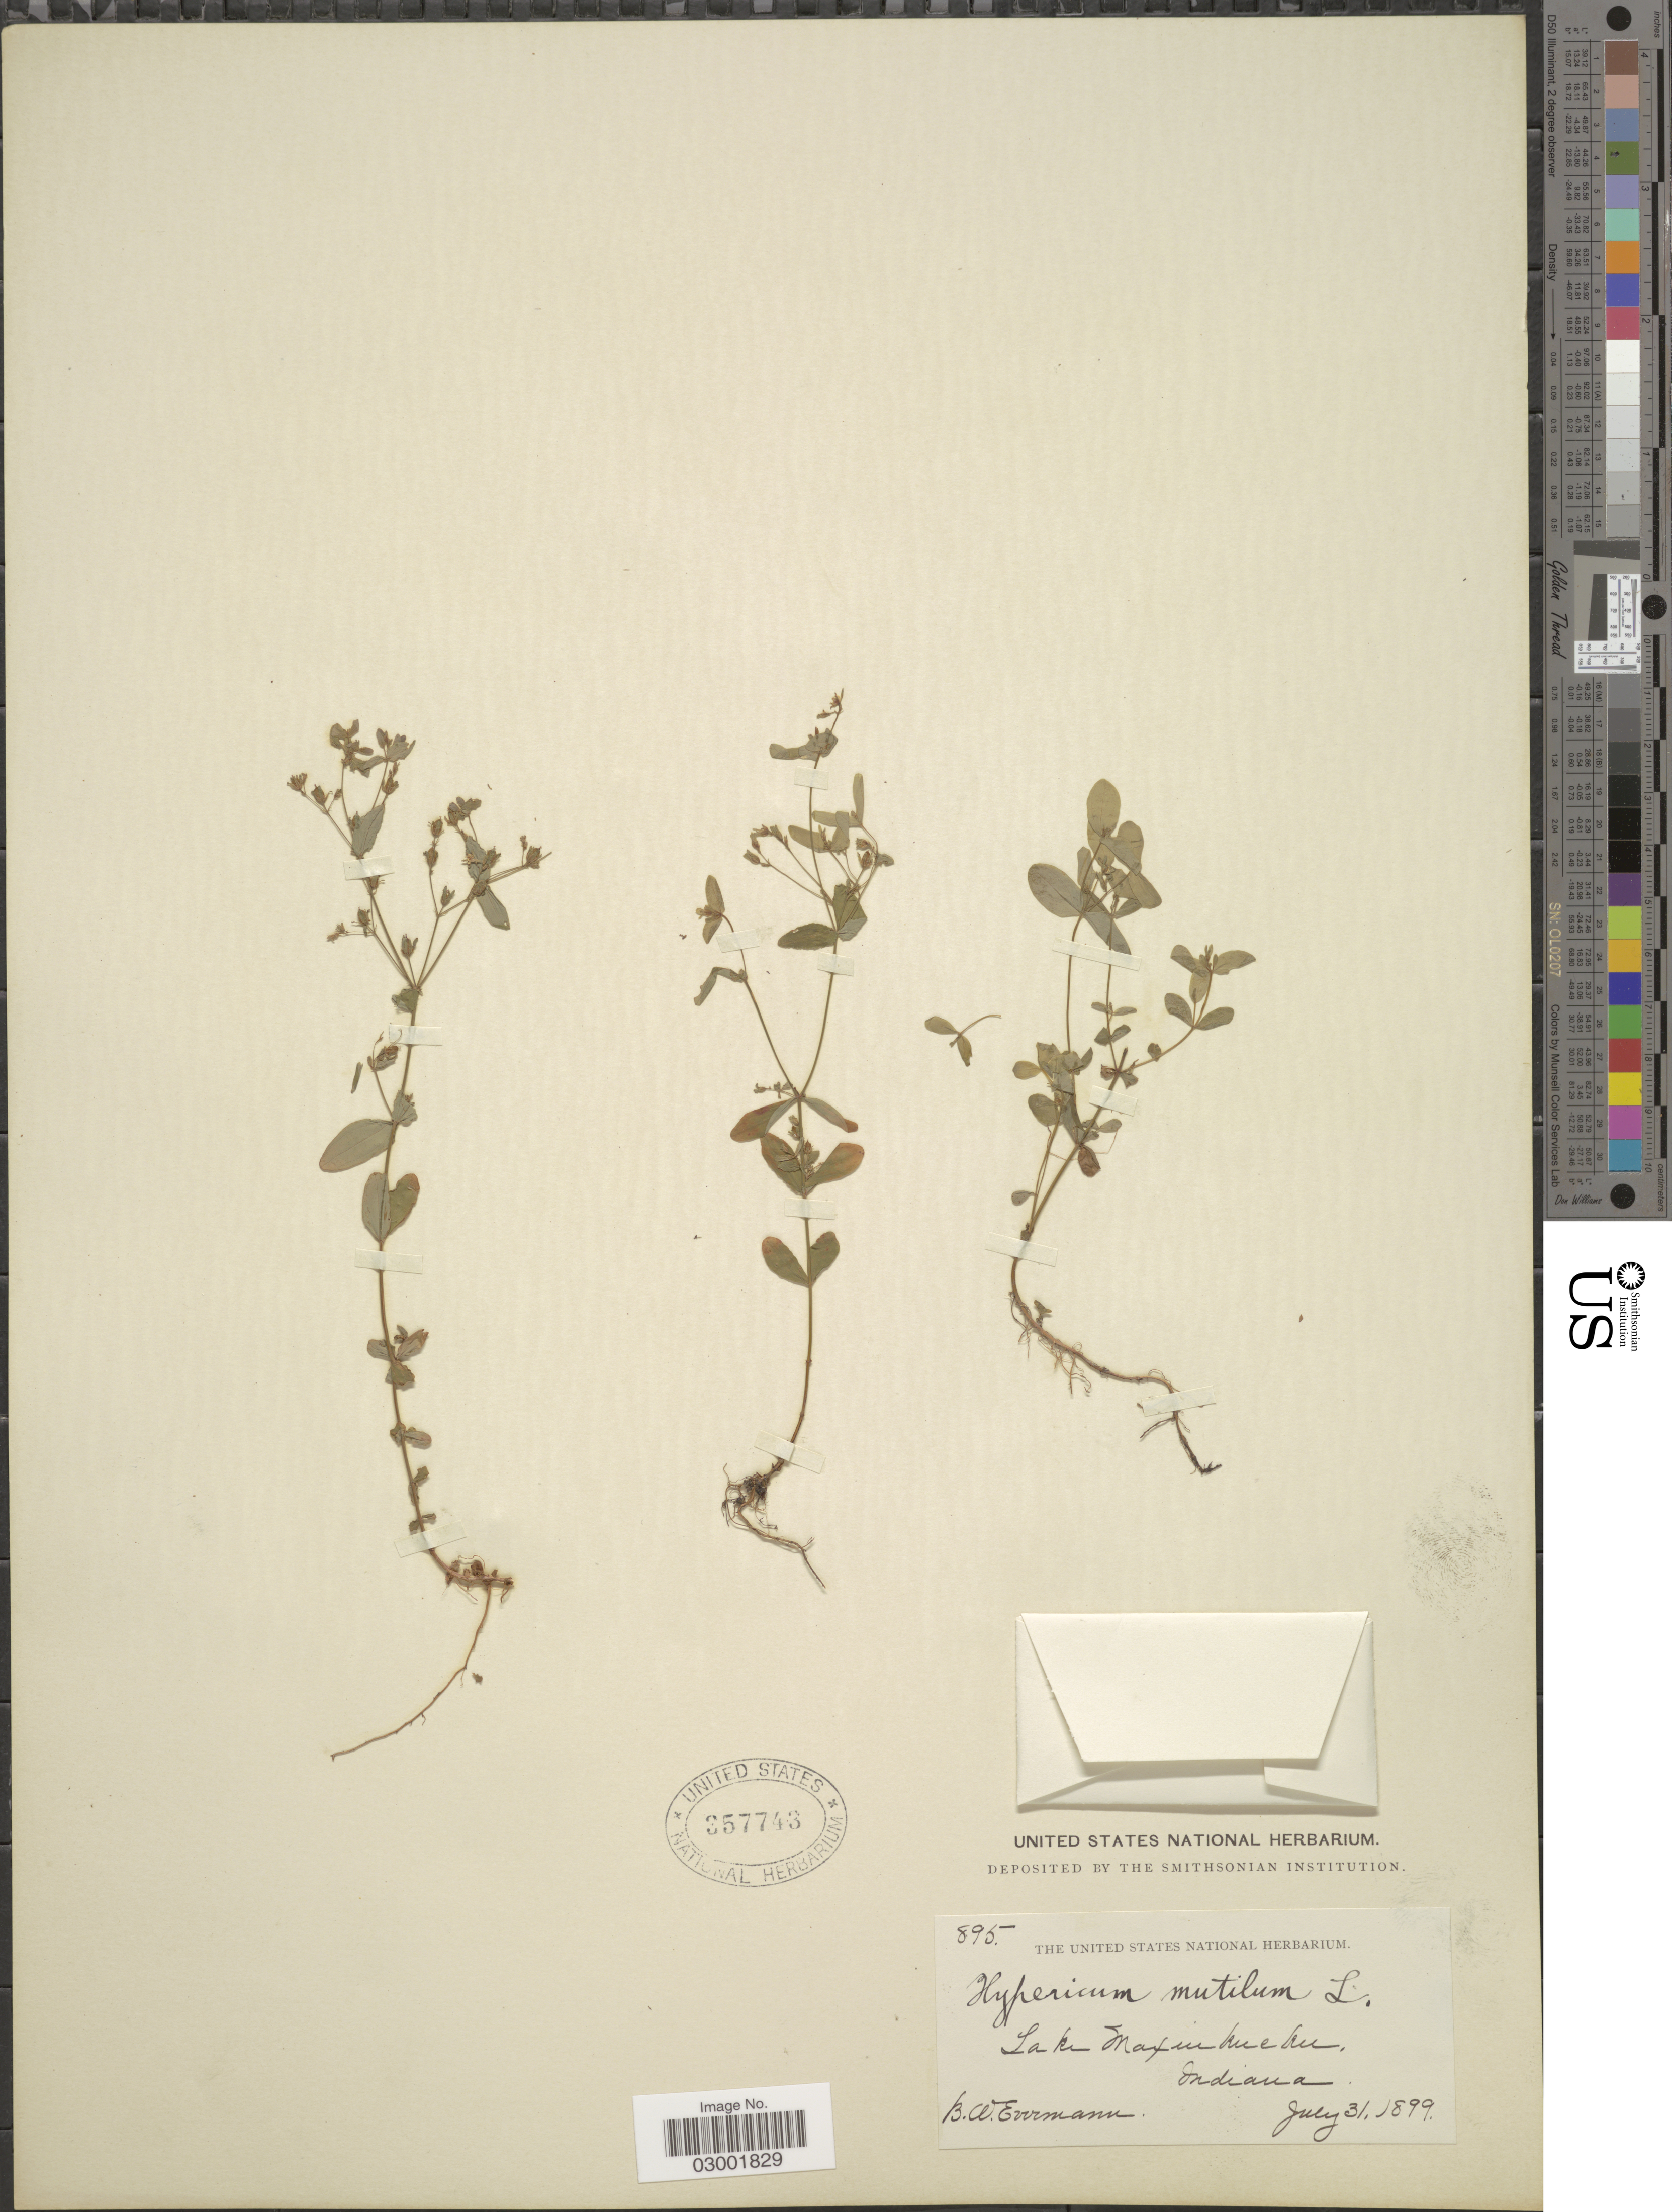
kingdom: Plantae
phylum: Tracheophyta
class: Magnoliopsida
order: Malpighiales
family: Hypericaceae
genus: Hypericum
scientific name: Hypericum mutilum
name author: L.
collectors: B. W. Evermann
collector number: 895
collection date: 1899-07-31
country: United States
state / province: Indiana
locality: Lake Maxinkuckee.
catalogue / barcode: US 357743